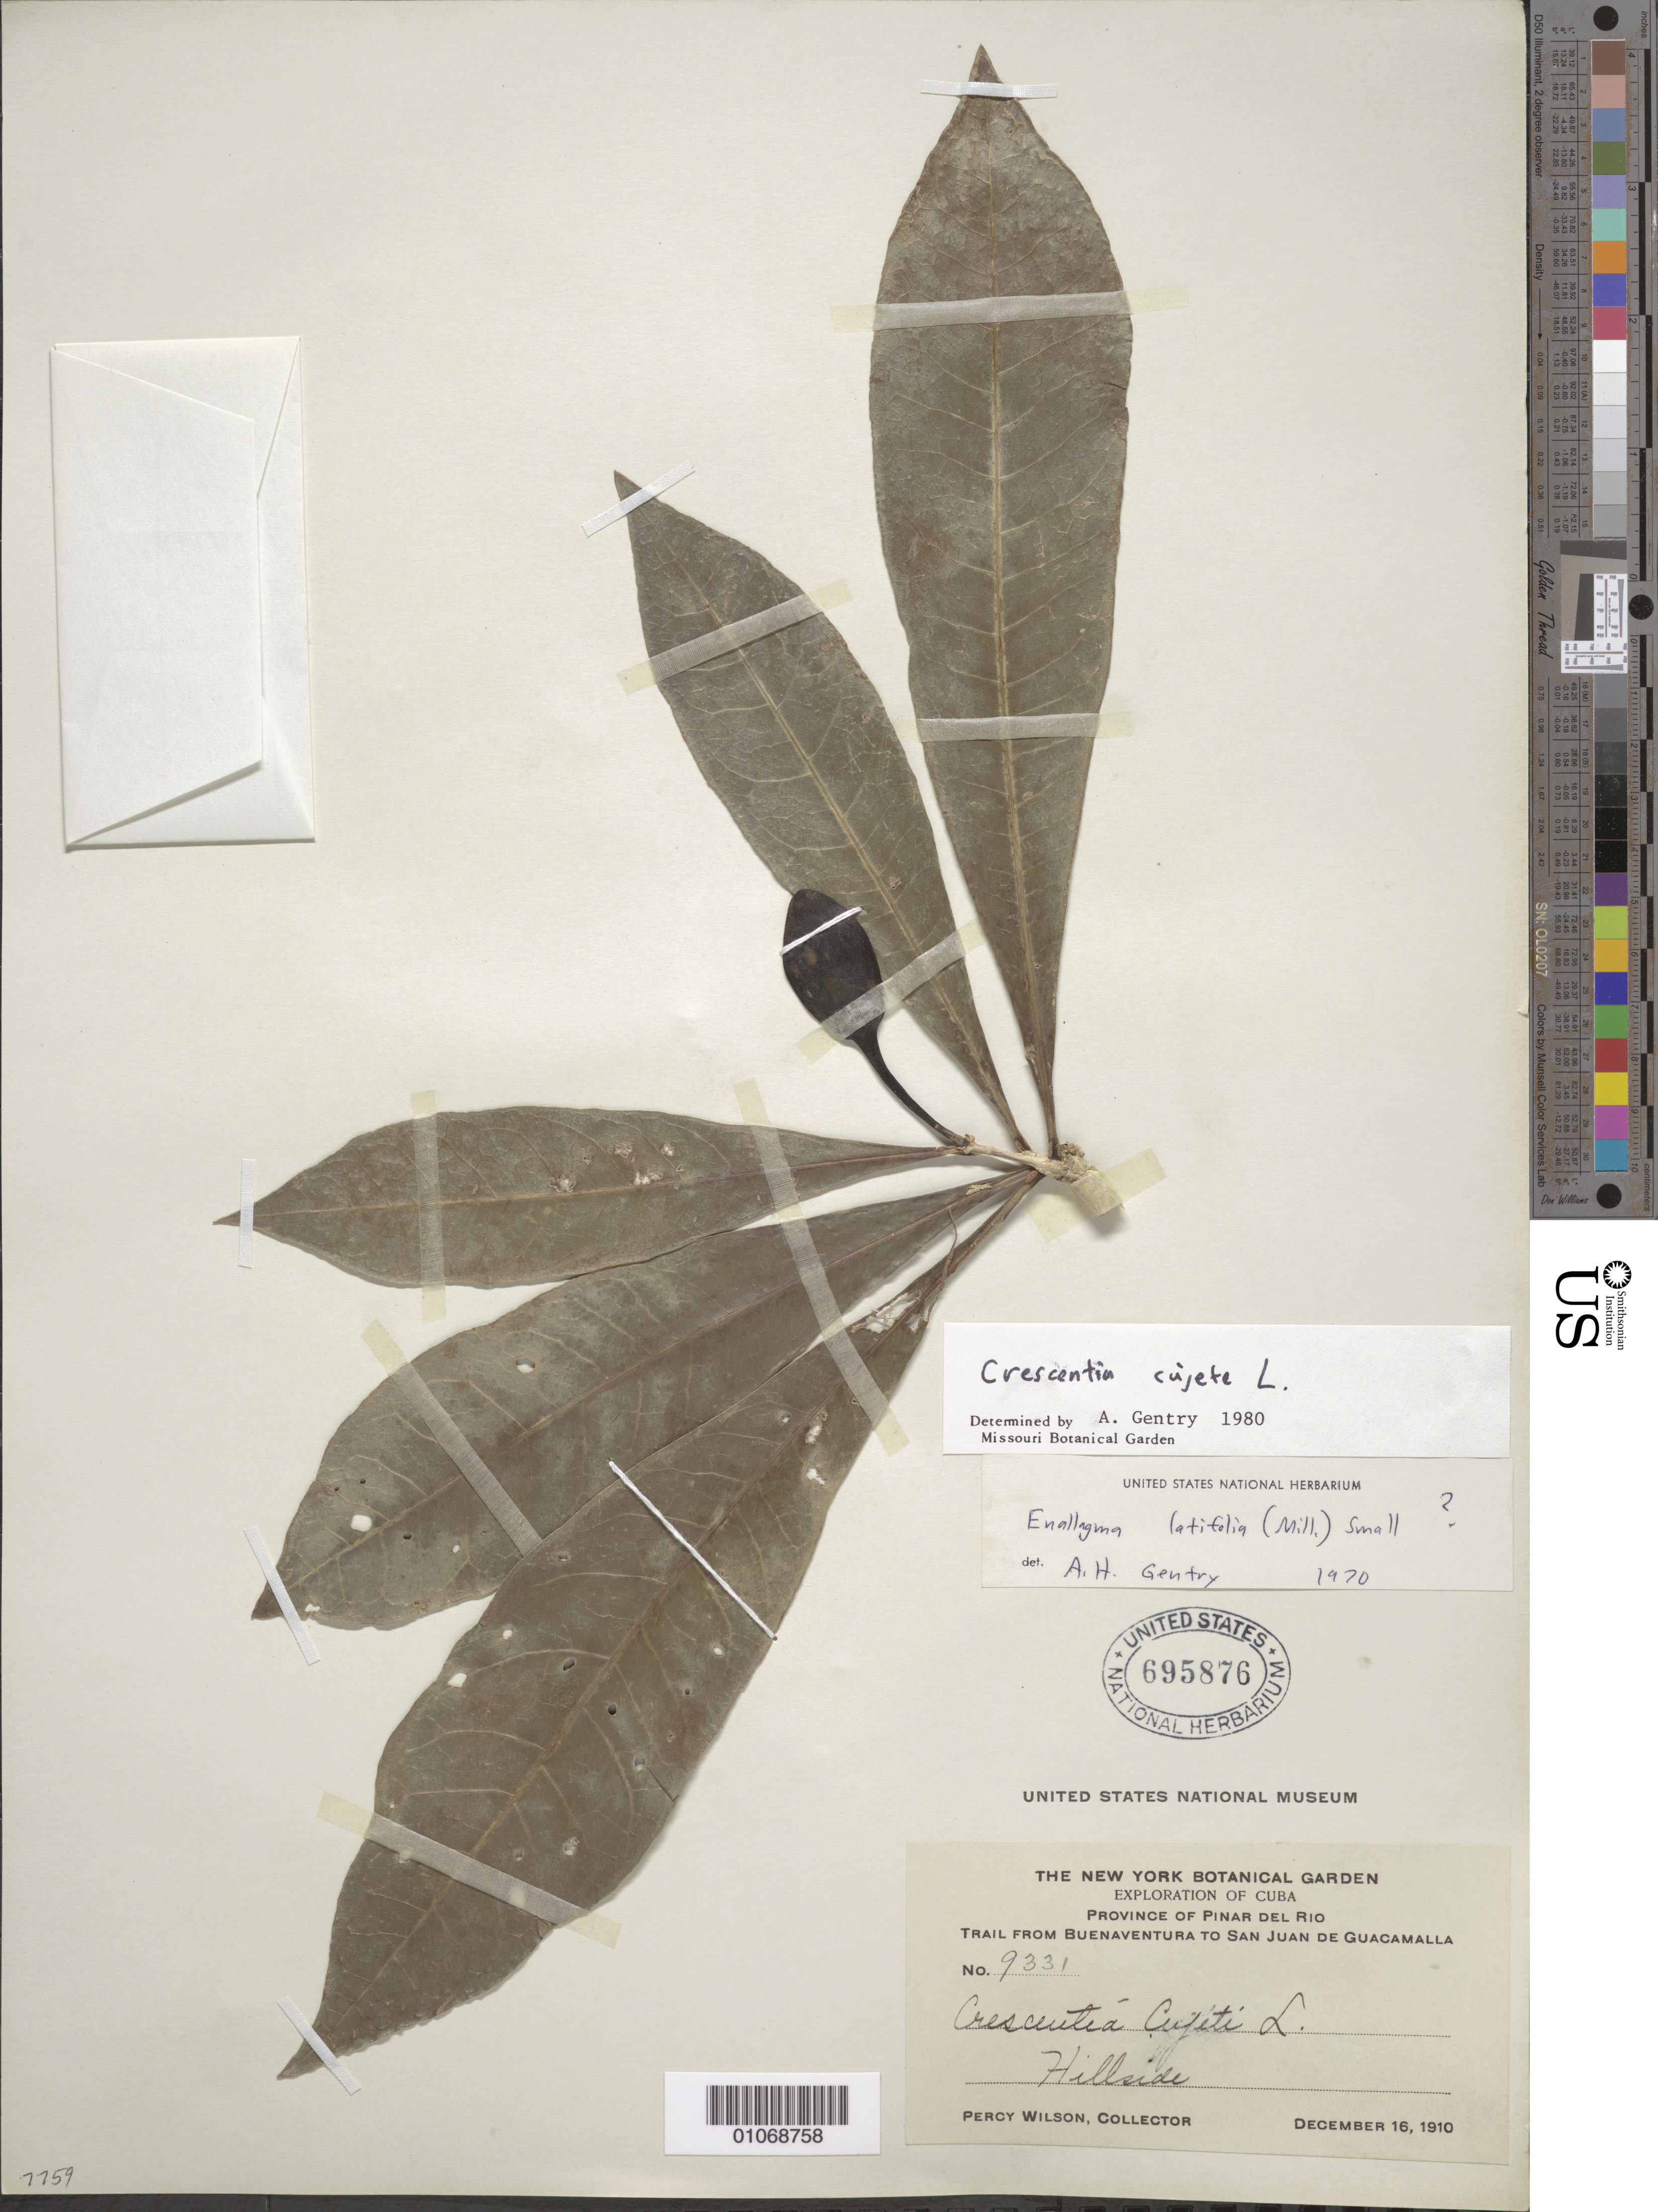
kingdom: Plantae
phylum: Tracheophyta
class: Magnoliopsida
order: Lamiales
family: Bignoniaceae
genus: Crescentia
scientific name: Crescentia cujete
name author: L.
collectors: P. Wilson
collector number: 9331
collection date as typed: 16 Dec 1910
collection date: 1910-12-16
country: Cuba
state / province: Pinar del Rio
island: Cuba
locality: Trail from Buenaventura to San Juan de Guacamalla, hillside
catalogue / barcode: US 695876